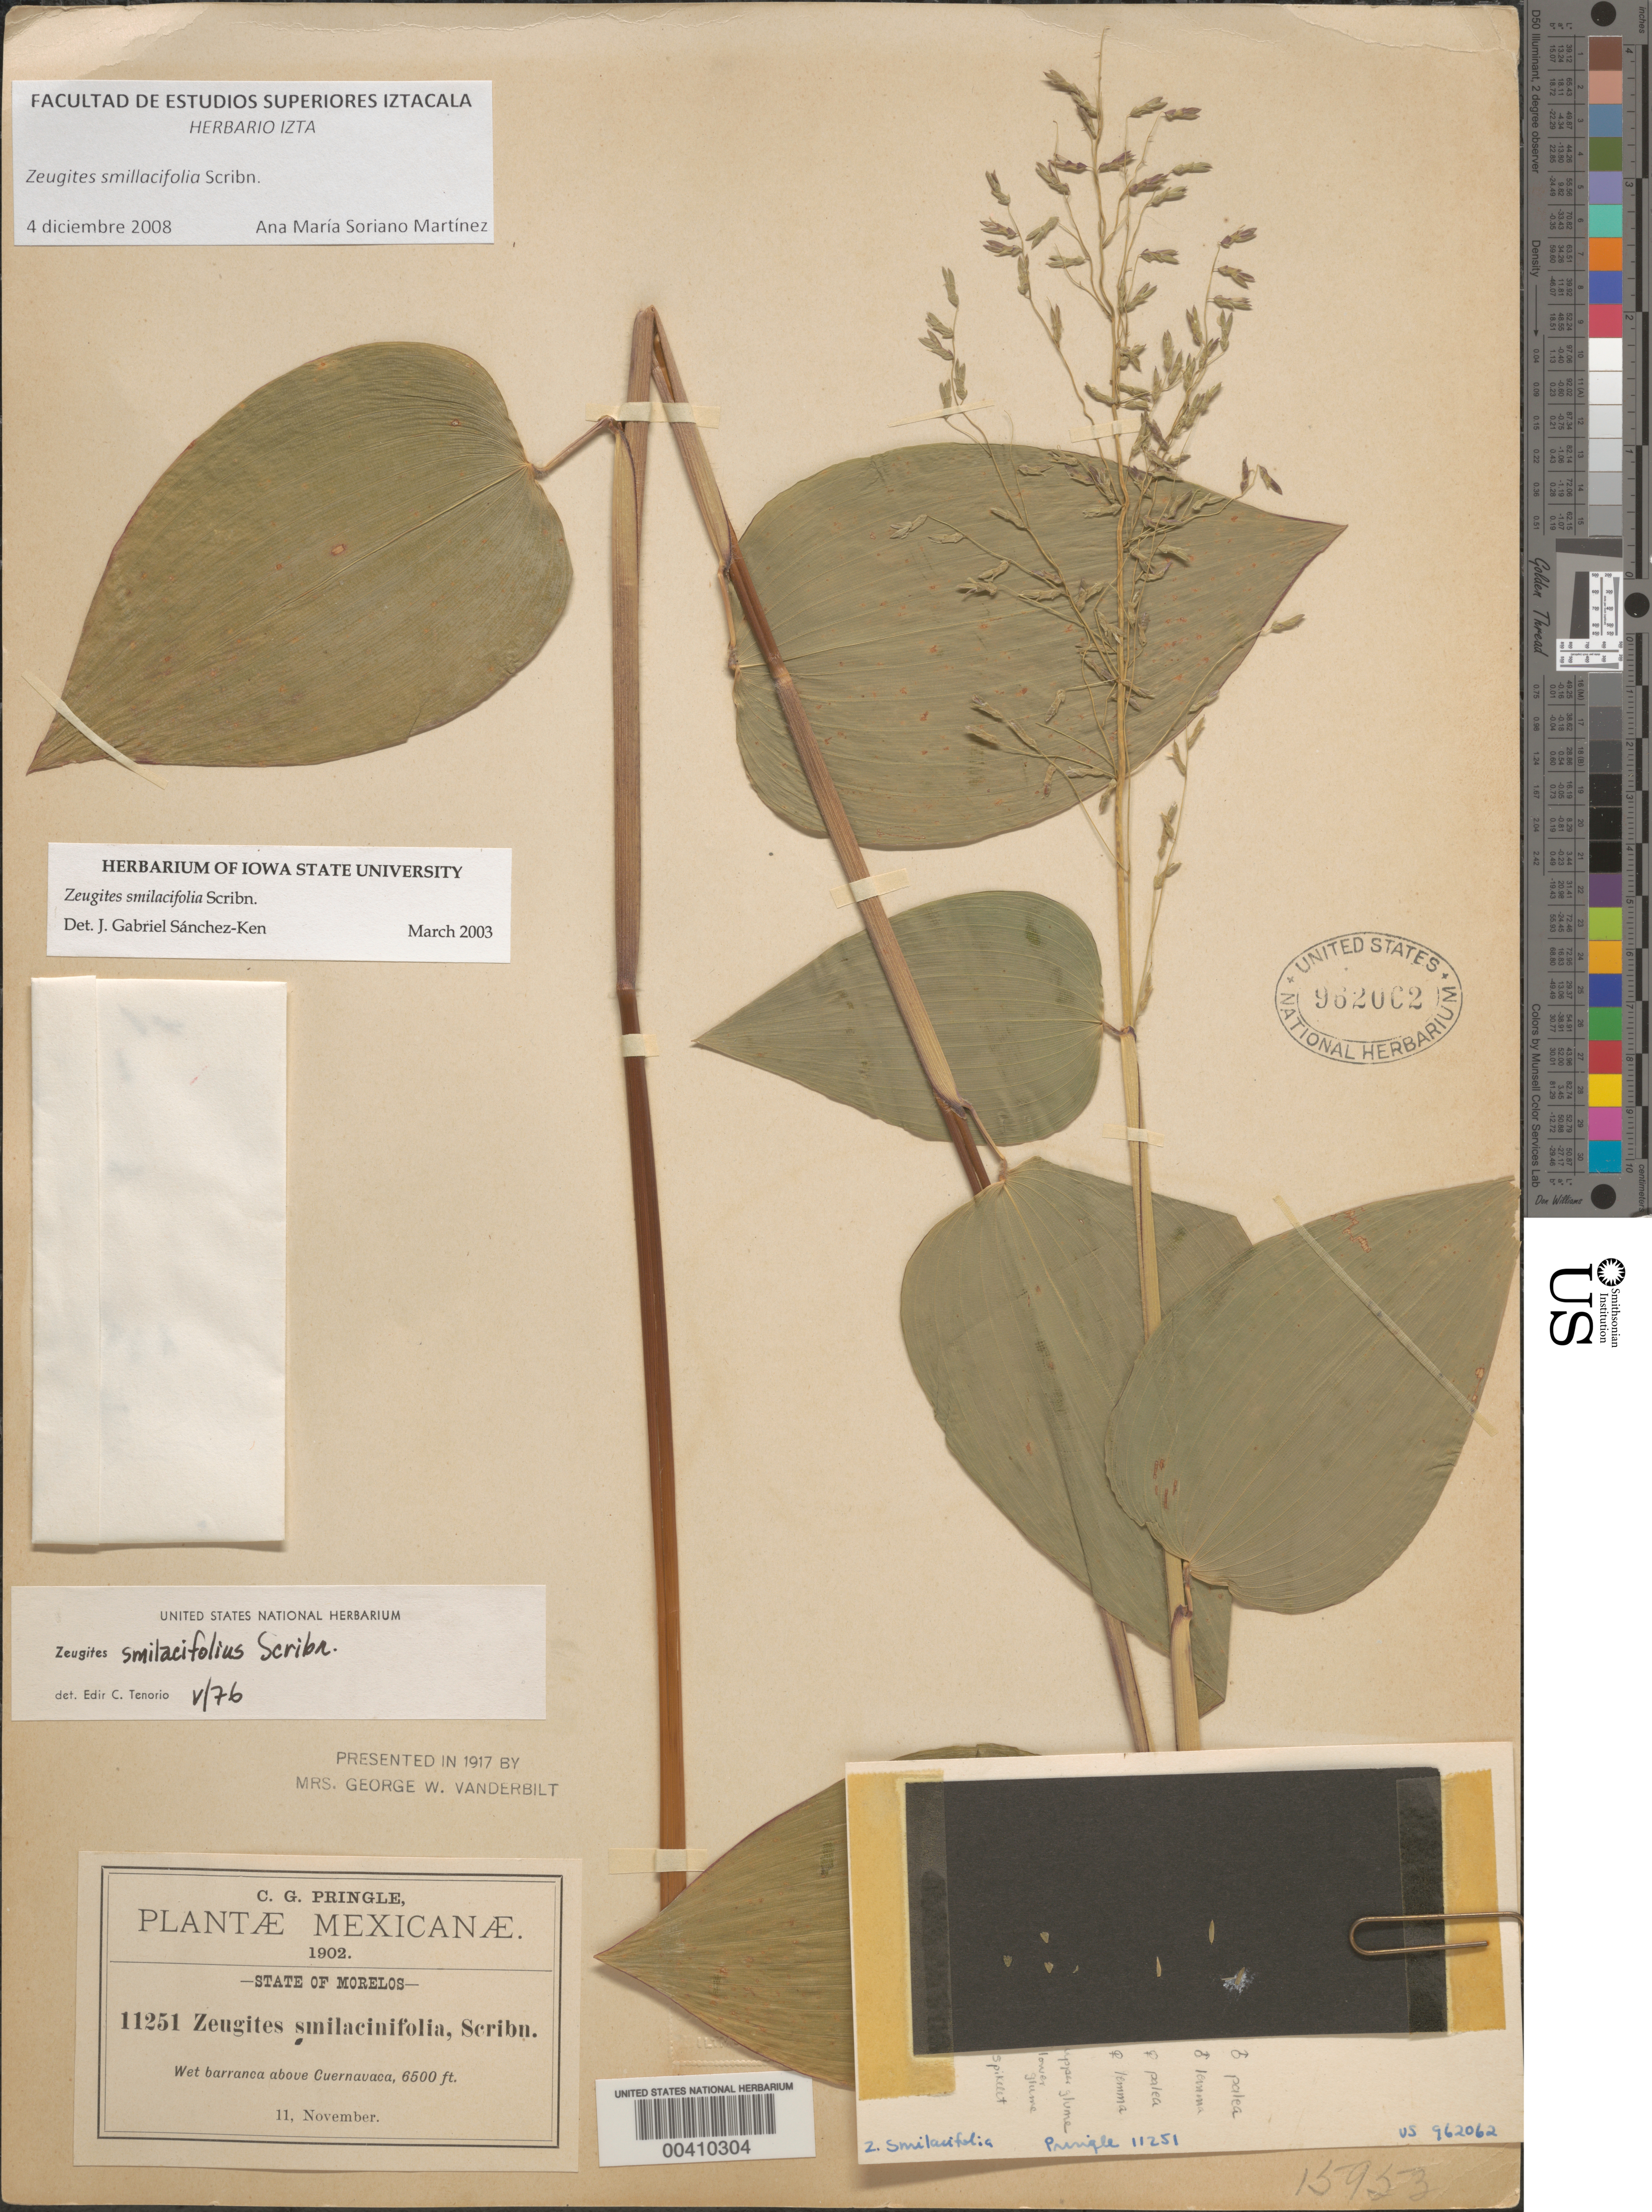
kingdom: Plantae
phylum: Tracheophyta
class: Liliopsida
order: Poales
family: Poaceae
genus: Zeugites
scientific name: Zeugites smilacifolius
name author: Scribn.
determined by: Tenorio, E. C.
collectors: C. G. Pringle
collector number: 11251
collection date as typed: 11 Nov 1902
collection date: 1902-11-11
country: Mexico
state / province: Morelos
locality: Above Cuernavaca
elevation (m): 1981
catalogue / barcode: US 962062